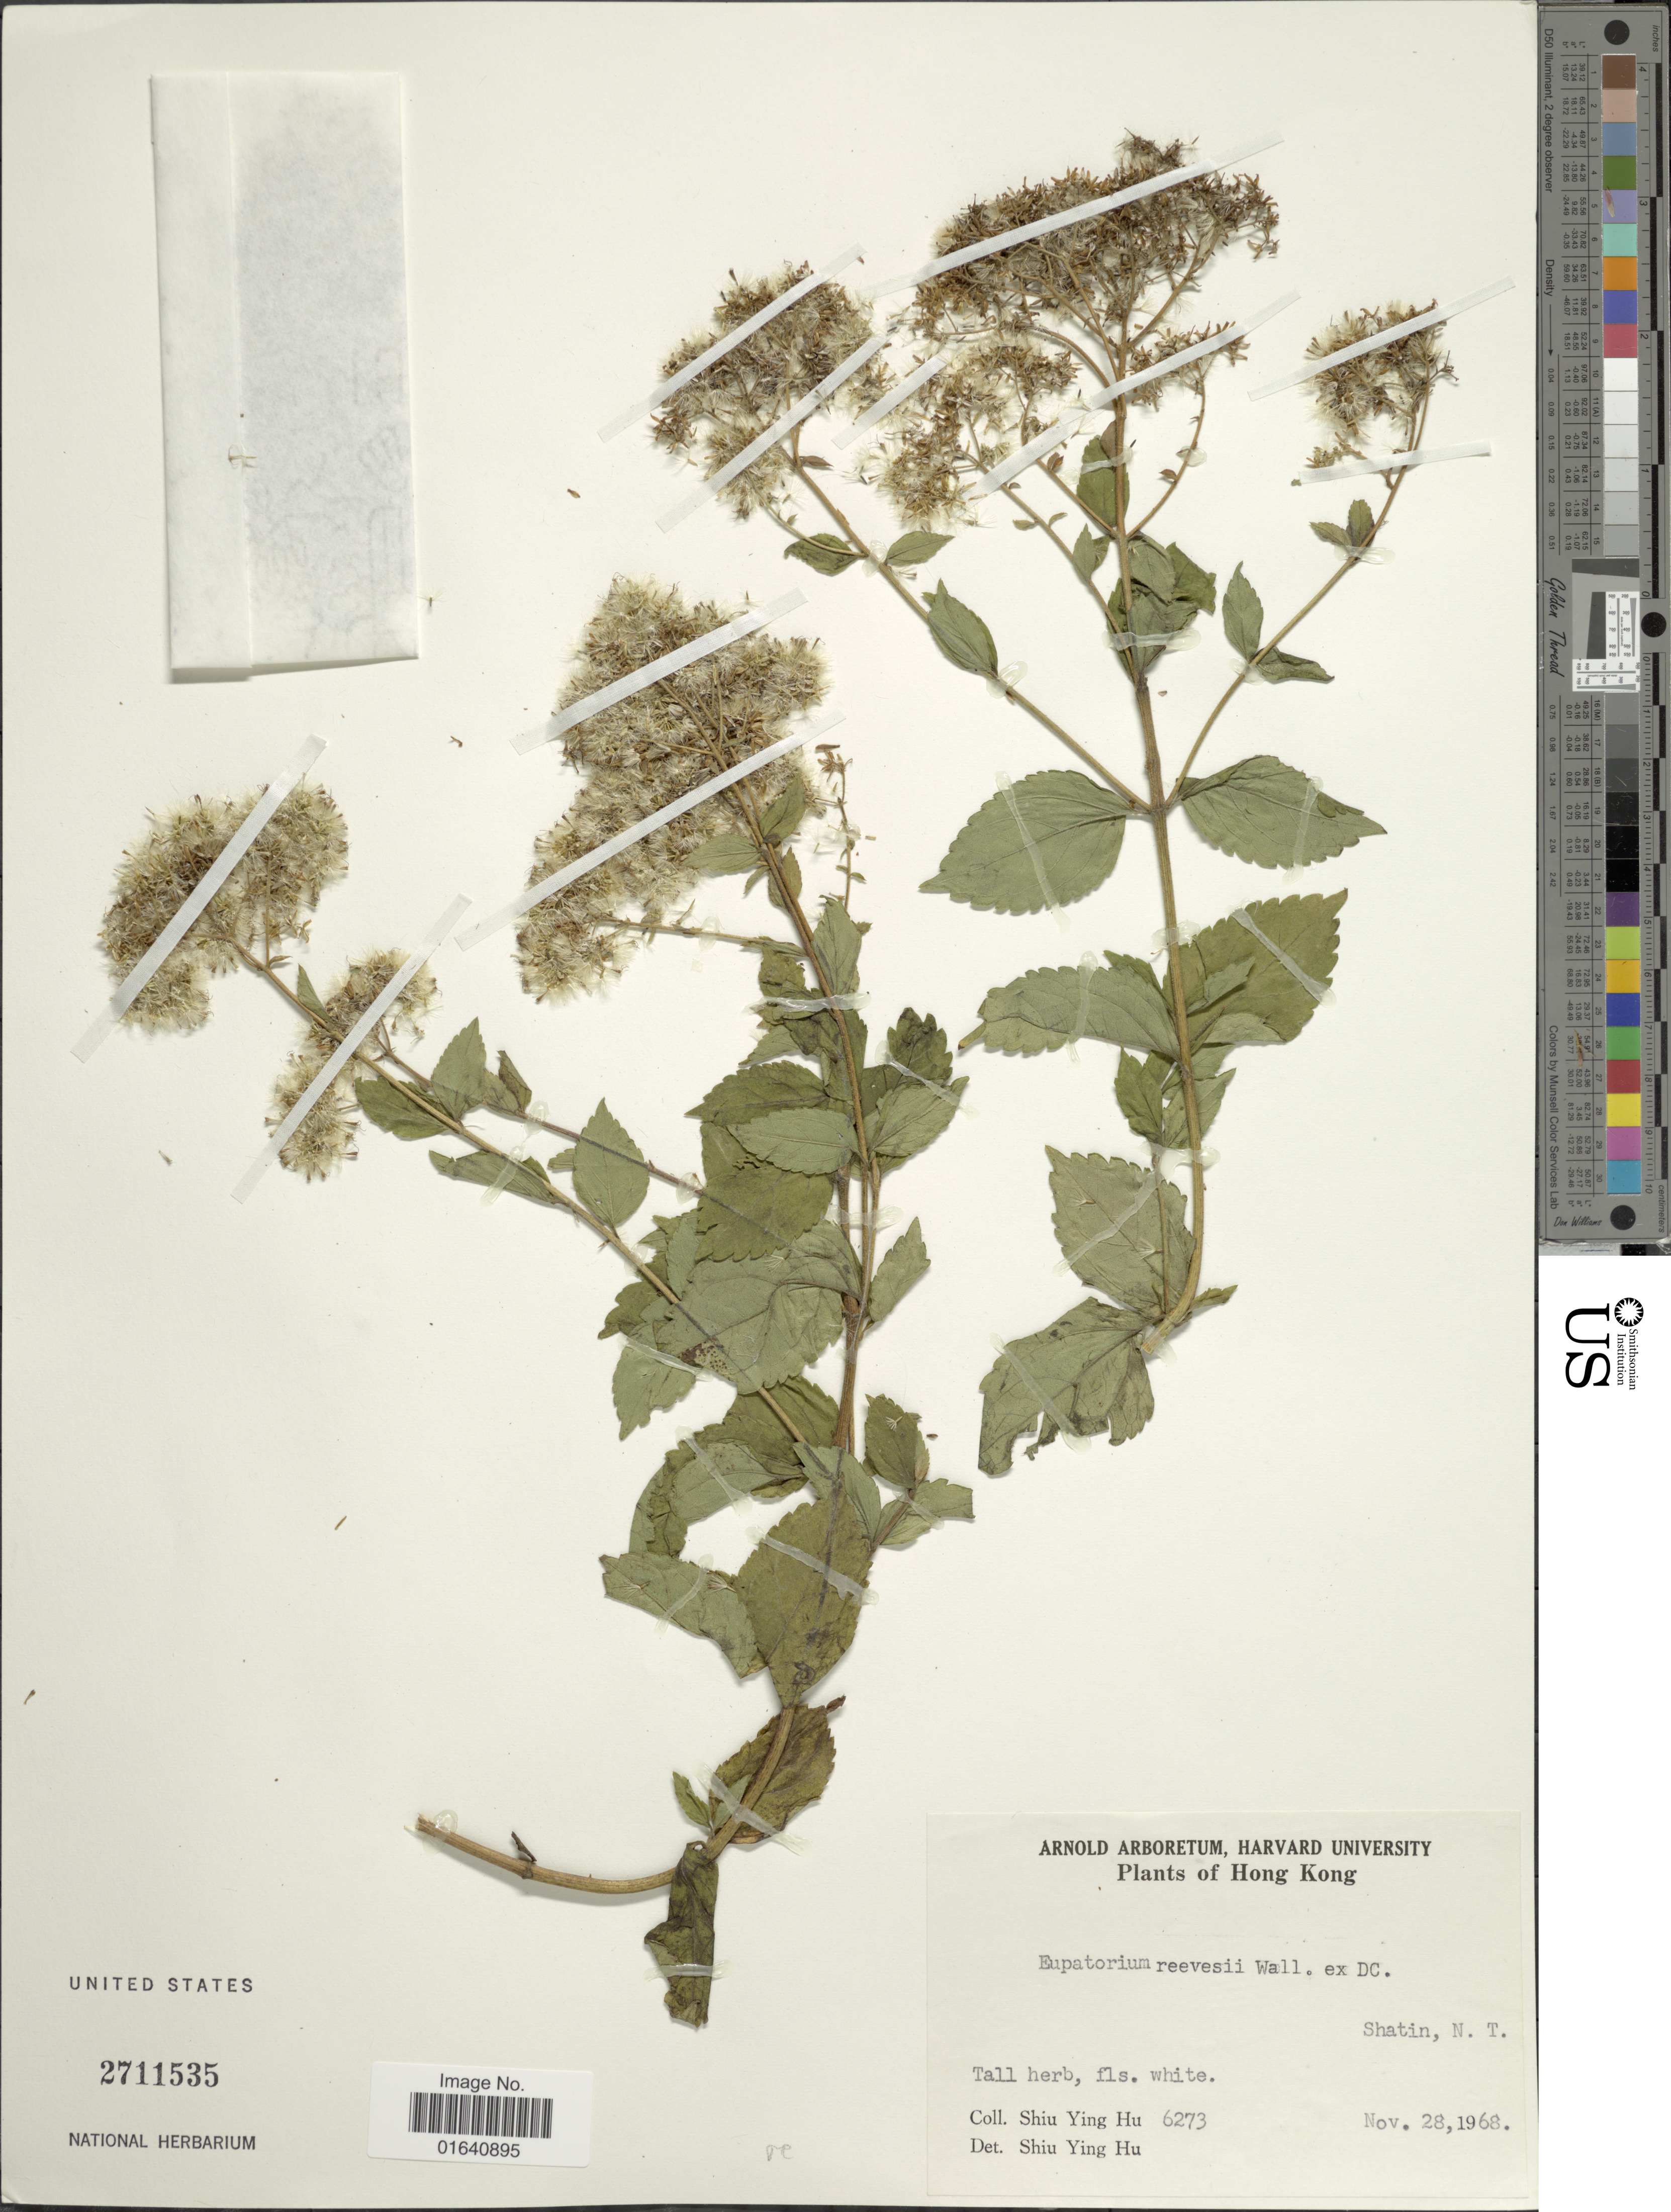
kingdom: Plantae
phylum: Tracheophyta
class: Magnoliopsida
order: Asterales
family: Asteraceae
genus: Eupatorium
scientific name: Eupatorium reevesii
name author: Wall. ex DC.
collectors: S. Y. Hu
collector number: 6273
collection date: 1968-11-28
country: China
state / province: Hong Kong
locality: Shatin, N.T.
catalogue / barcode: US 2711535